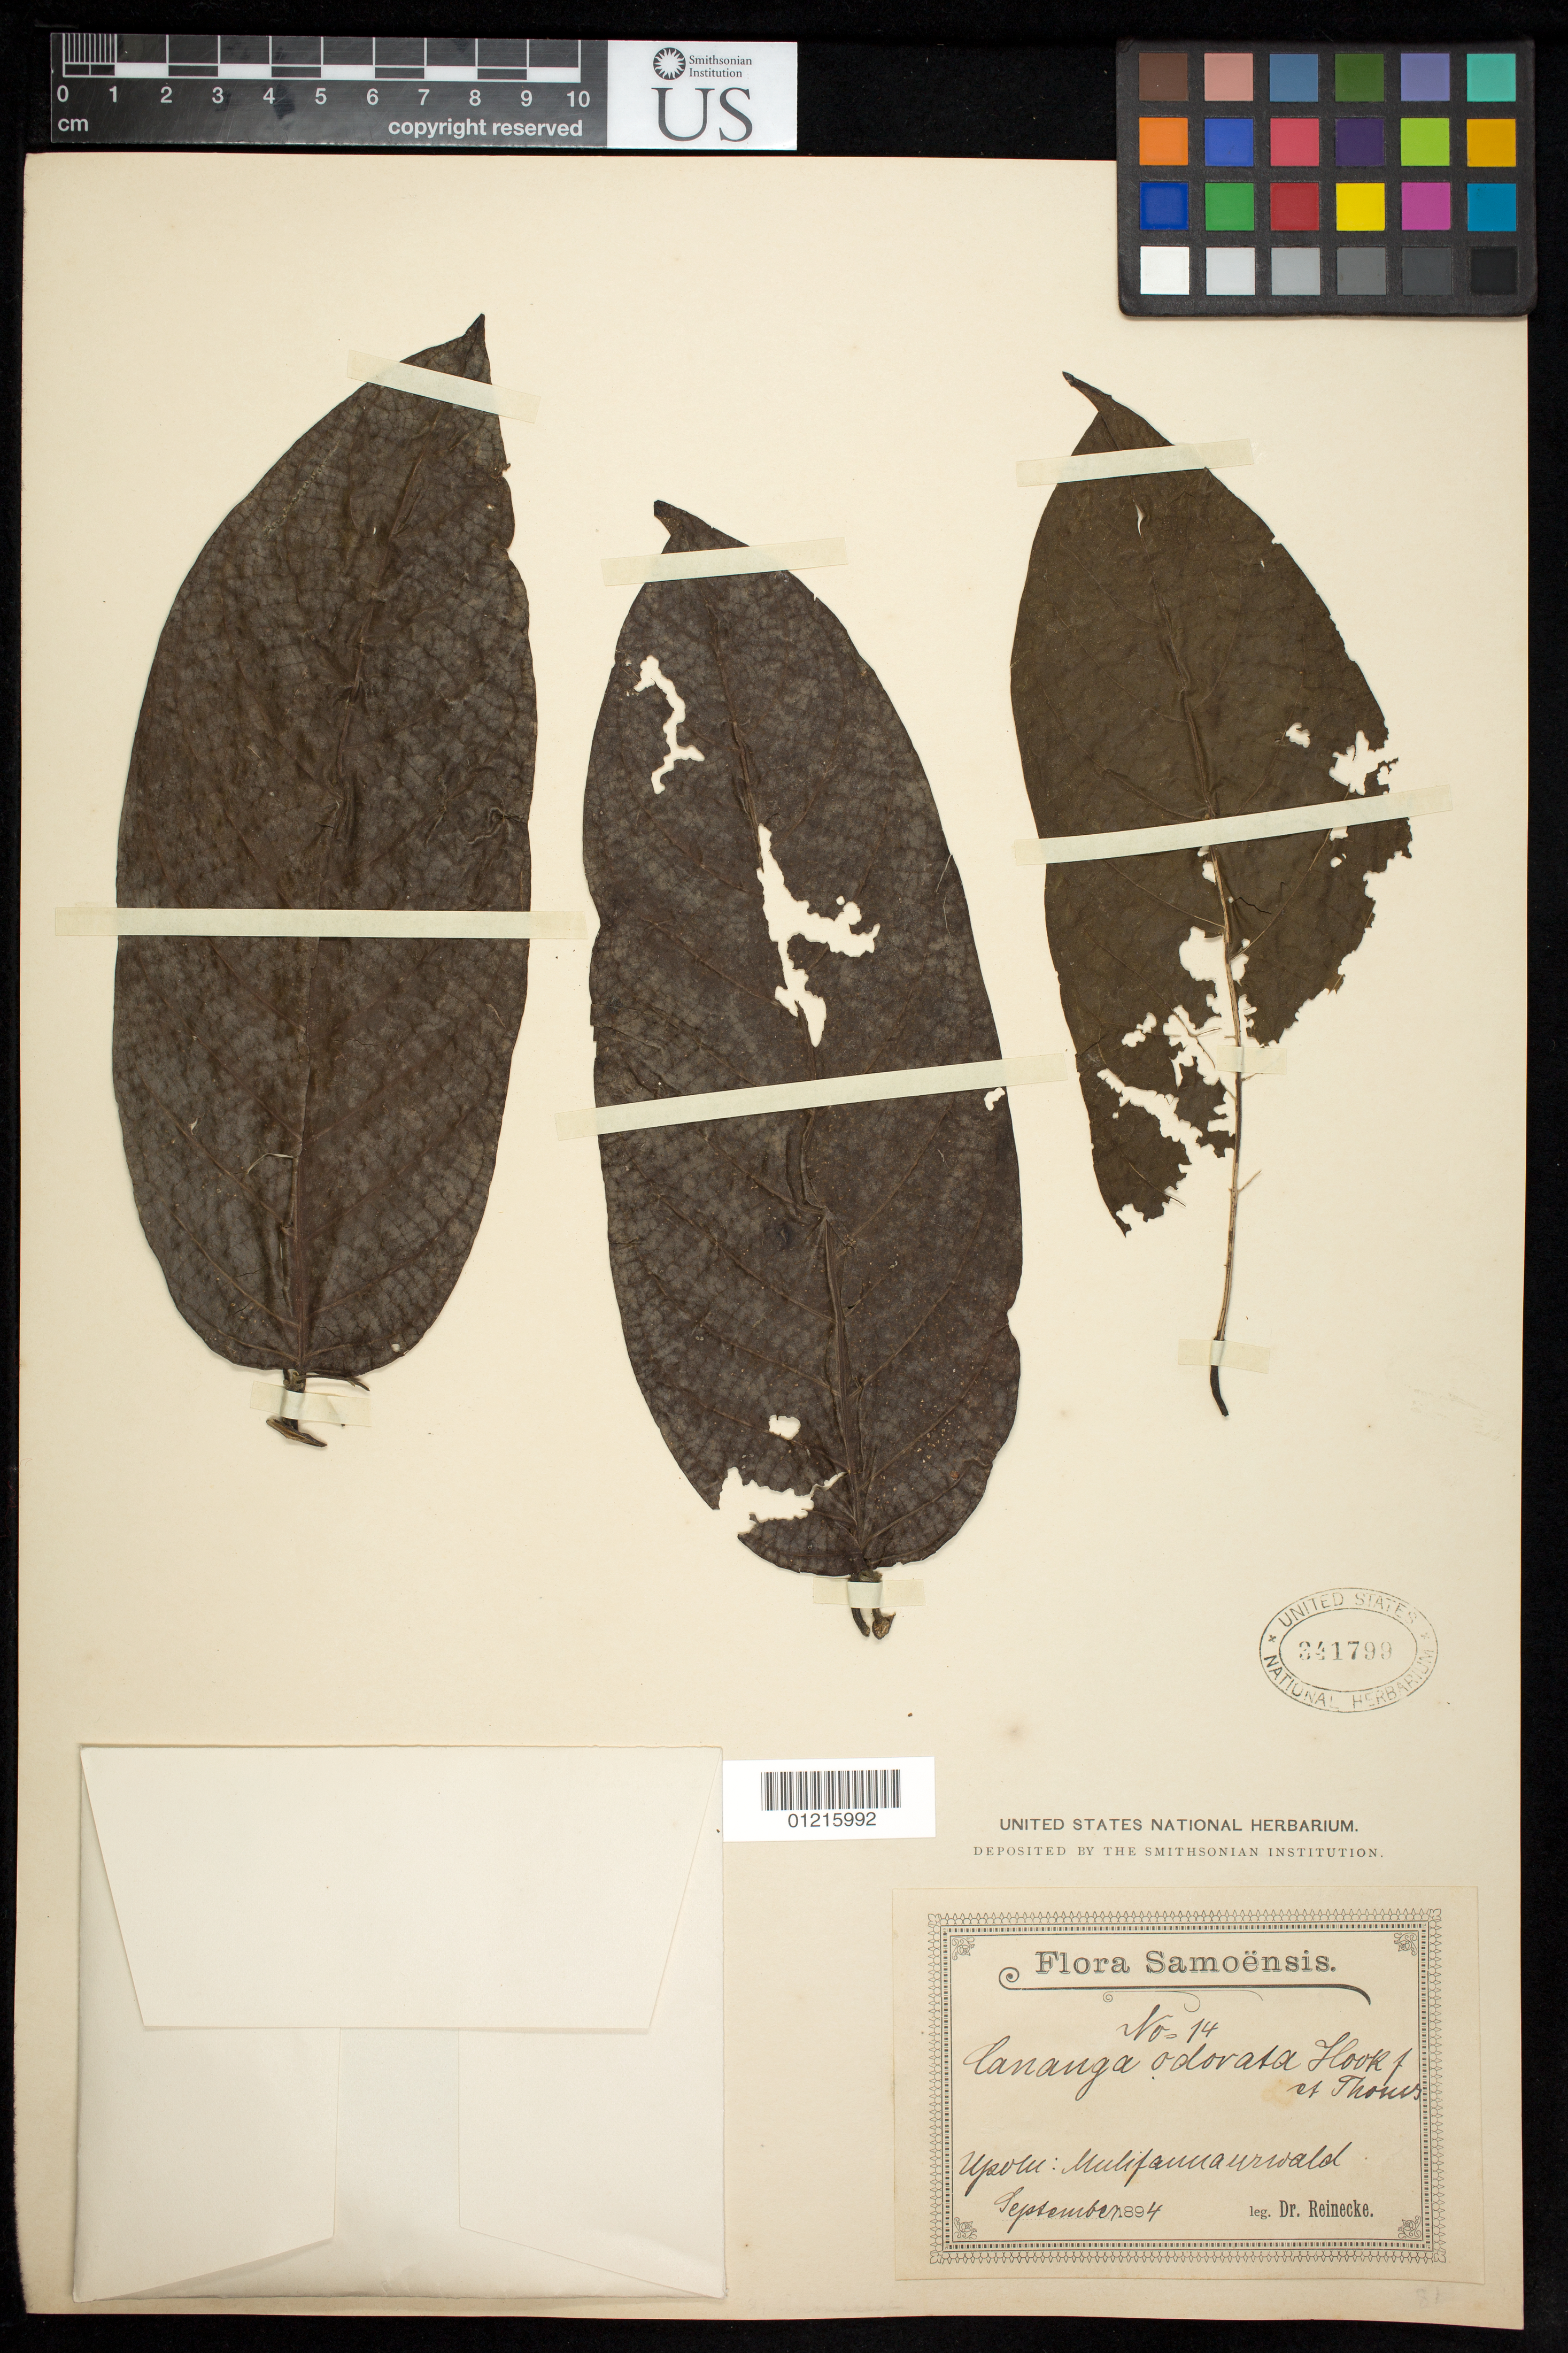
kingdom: Plantae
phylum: Tracheophyta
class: Magnoliopsida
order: Magnoliales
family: Annonaceae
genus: Cananga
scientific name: Cananga odorata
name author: (Lam.) Hook. f. & Thomson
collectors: F. Reinecke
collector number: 14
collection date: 1894-09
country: Samoa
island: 'Upolu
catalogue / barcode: US 341799